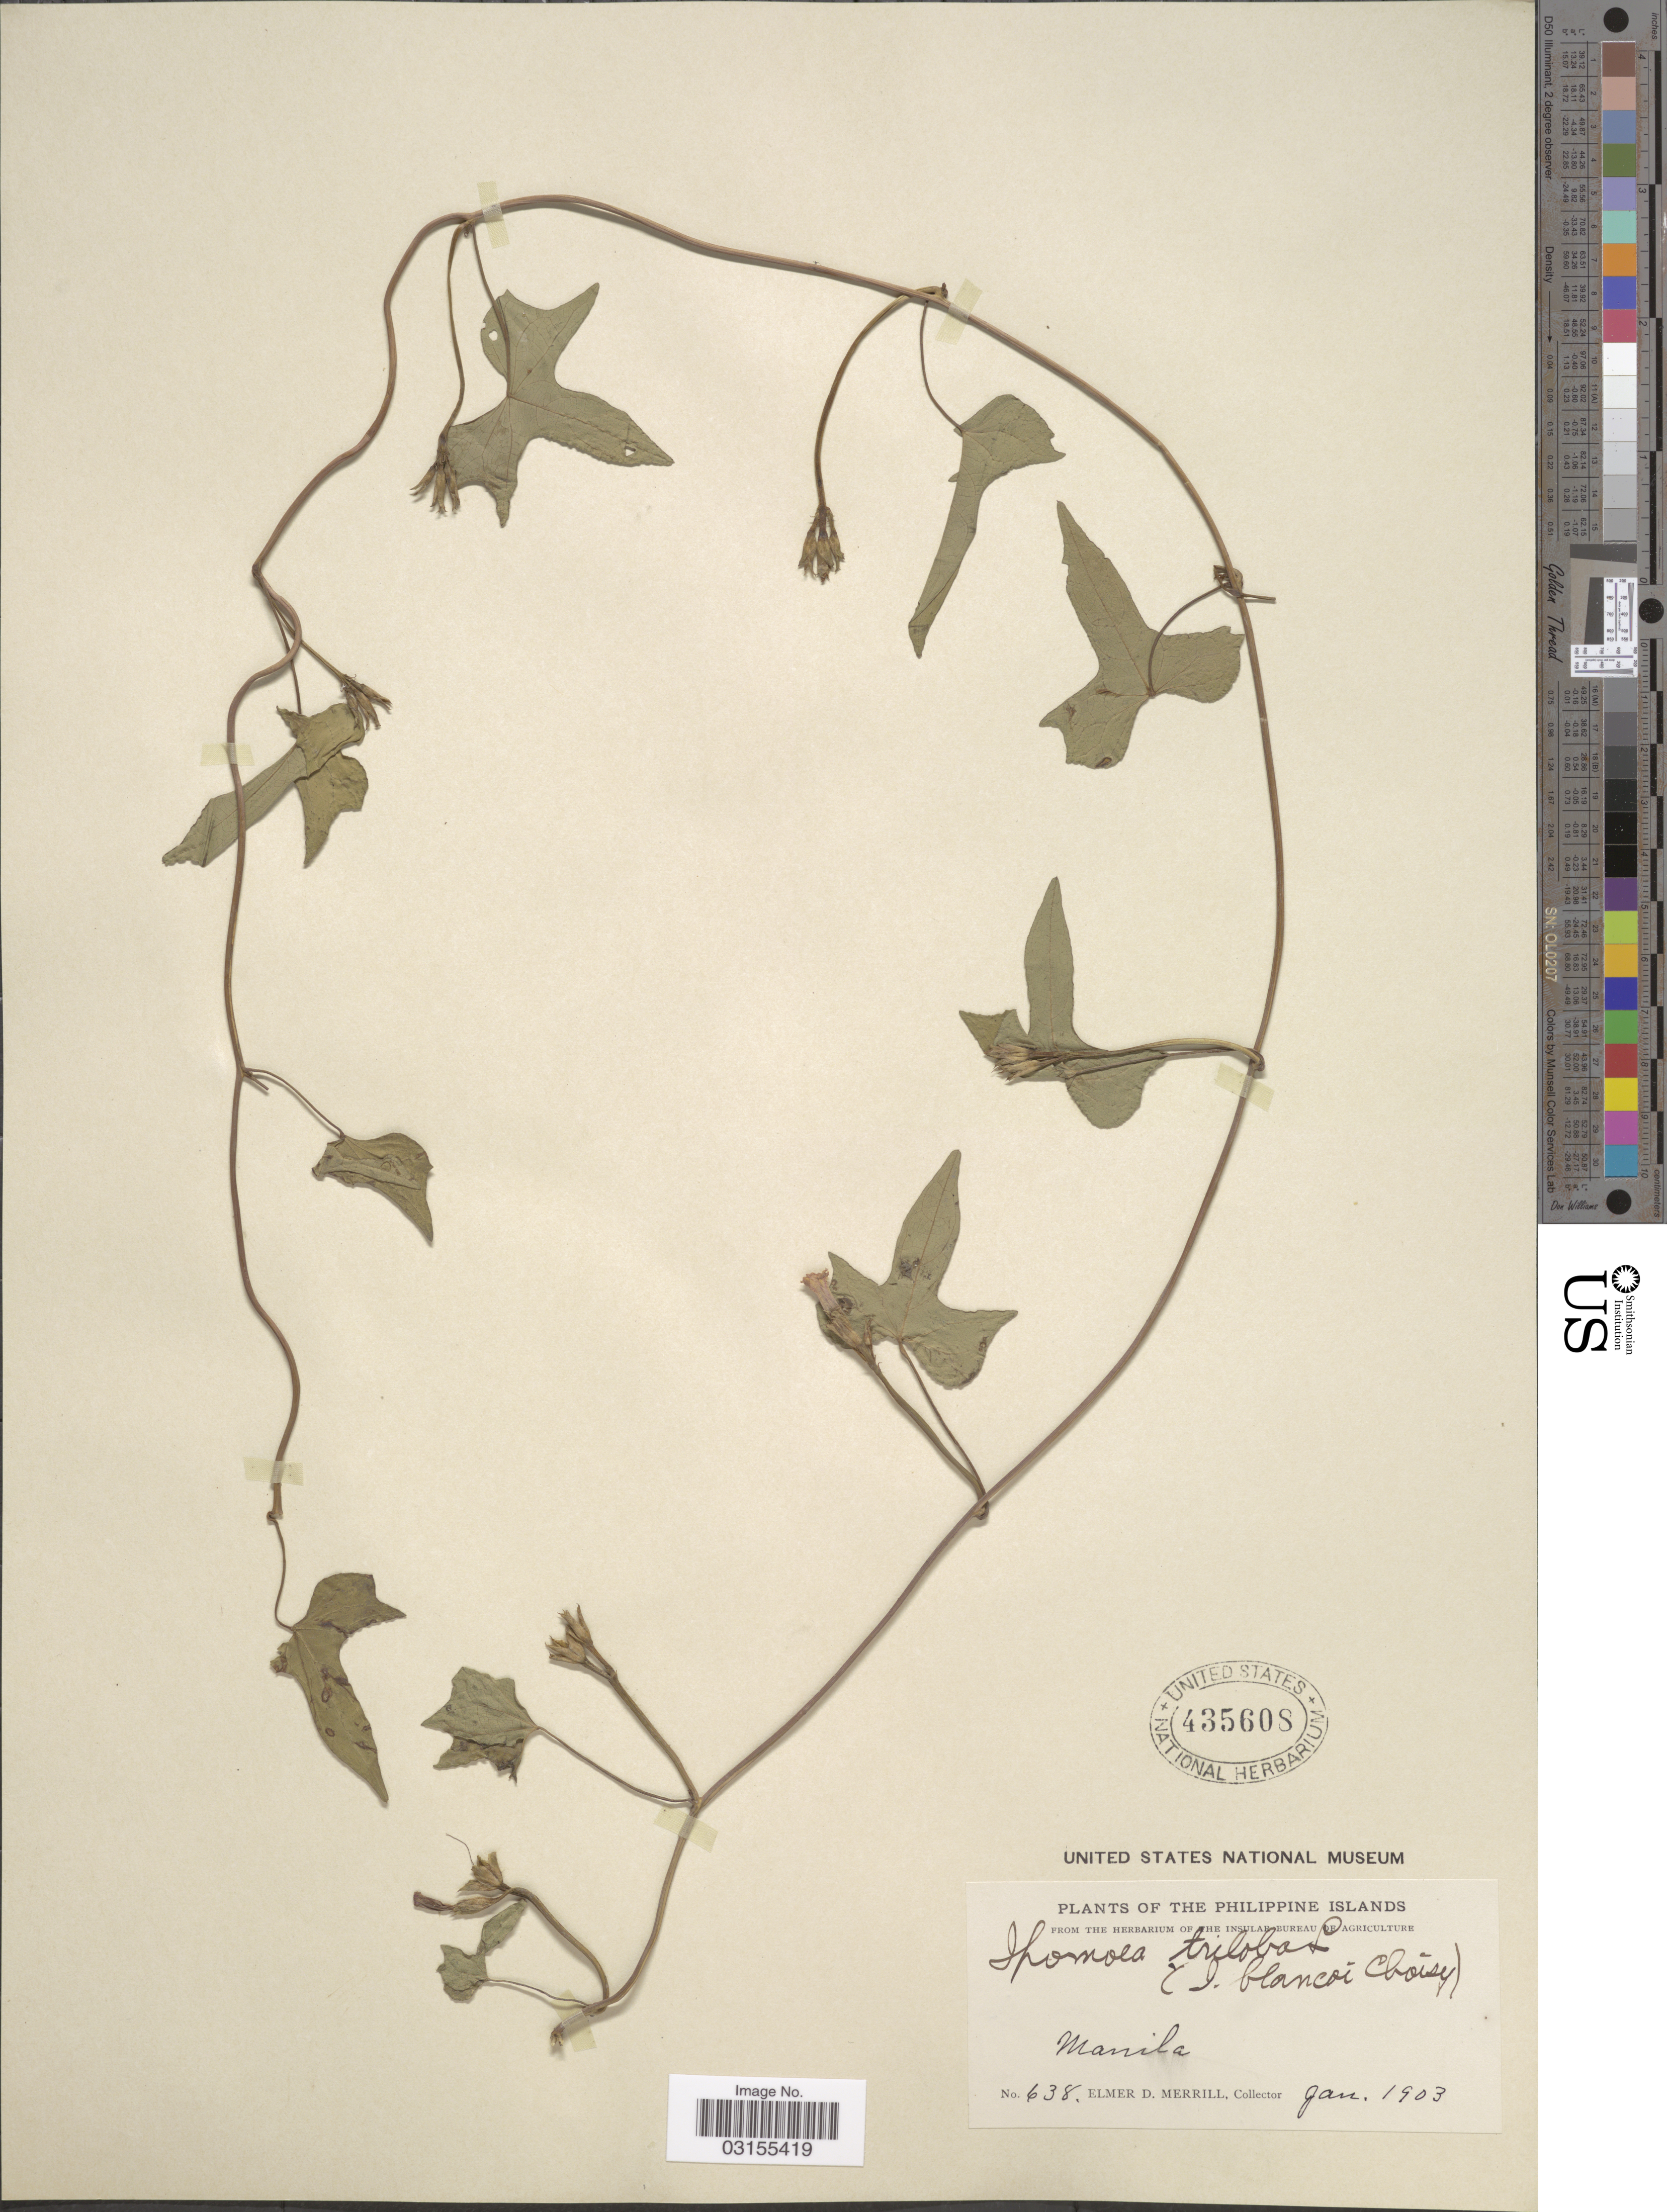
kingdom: Plantae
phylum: Tracheophyta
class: Magnoliopsida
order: Solanales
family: Convolvulaceae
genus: Ipomoea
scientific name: Ipomoea triloba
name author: L.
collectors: E. D. Merrill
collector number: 638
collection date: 1903-01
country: Philippines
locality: The Philippine Islands. Manila.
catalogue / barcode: US 435608